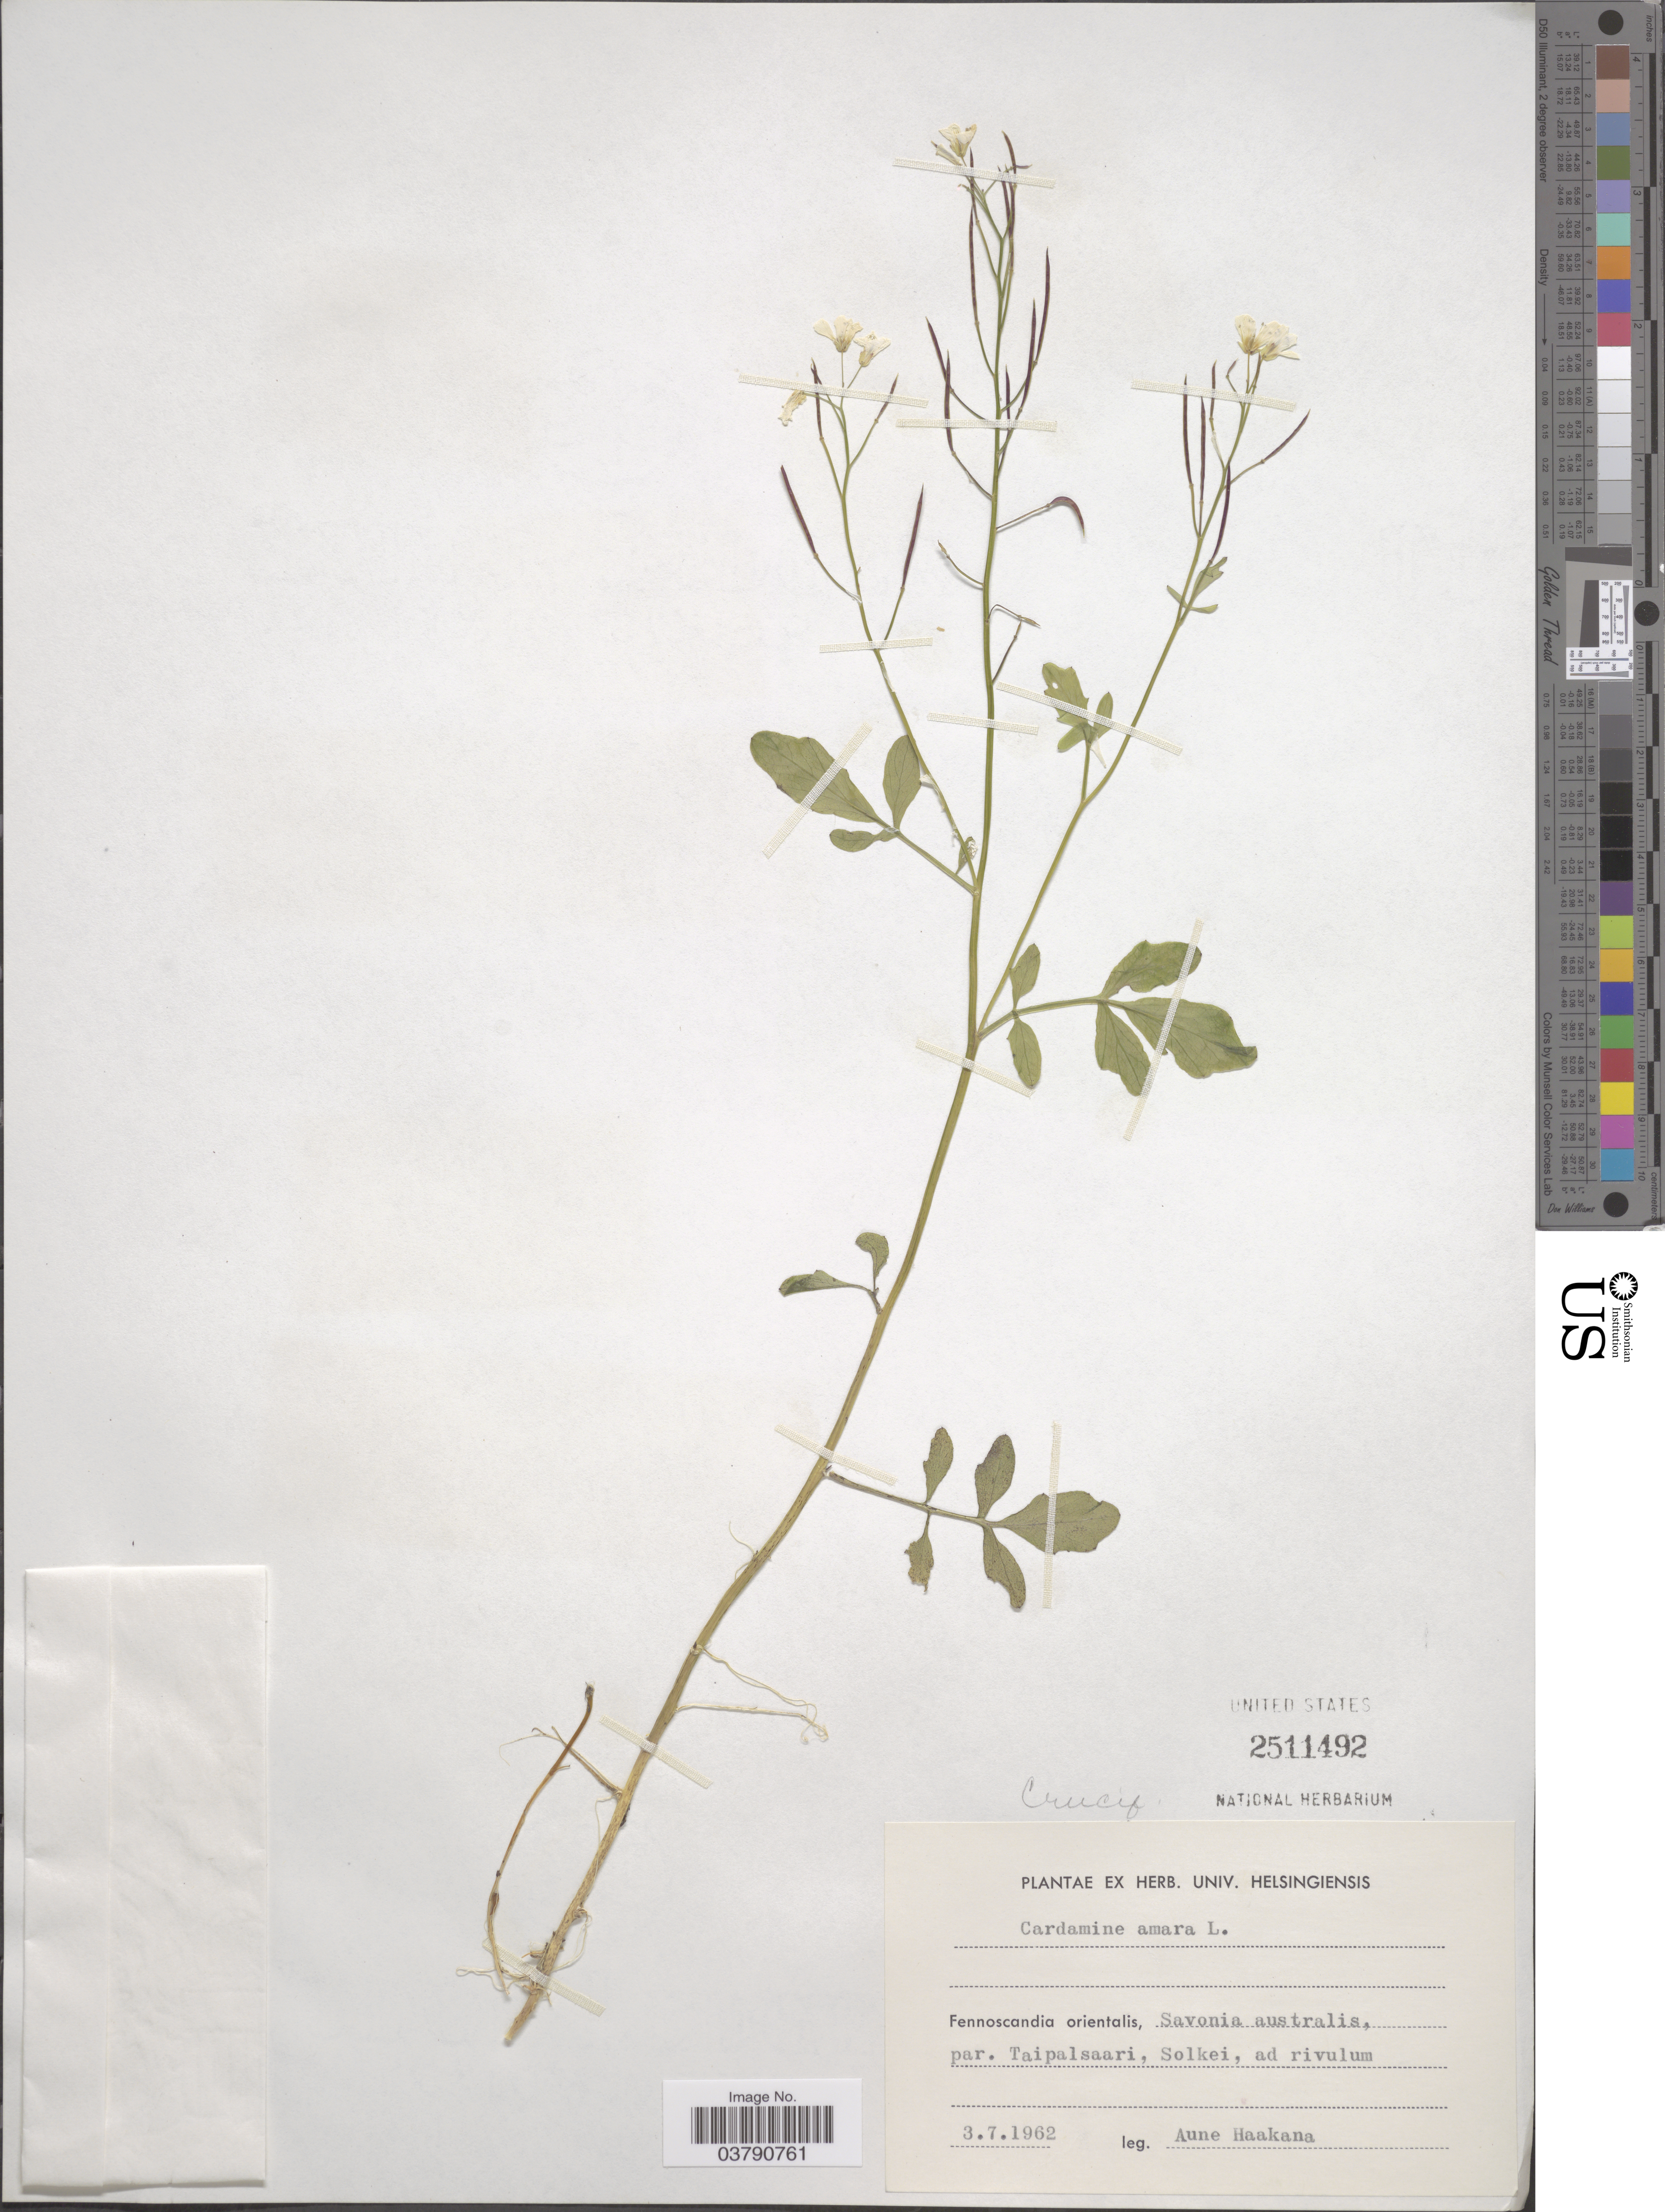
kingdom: Plantae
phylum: Tracheophyta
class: Magnoliopsida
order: Brassicales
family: Brassicaceae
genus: Cardamine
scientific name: Cardamine amara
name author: L.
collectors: A. Haakana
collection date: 1962-07-03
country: Finland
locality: Fennoscandia orientalis, Savonia australis, par. Taipalsaari, Solkei, ad rivulum.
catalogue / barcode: US 2511492